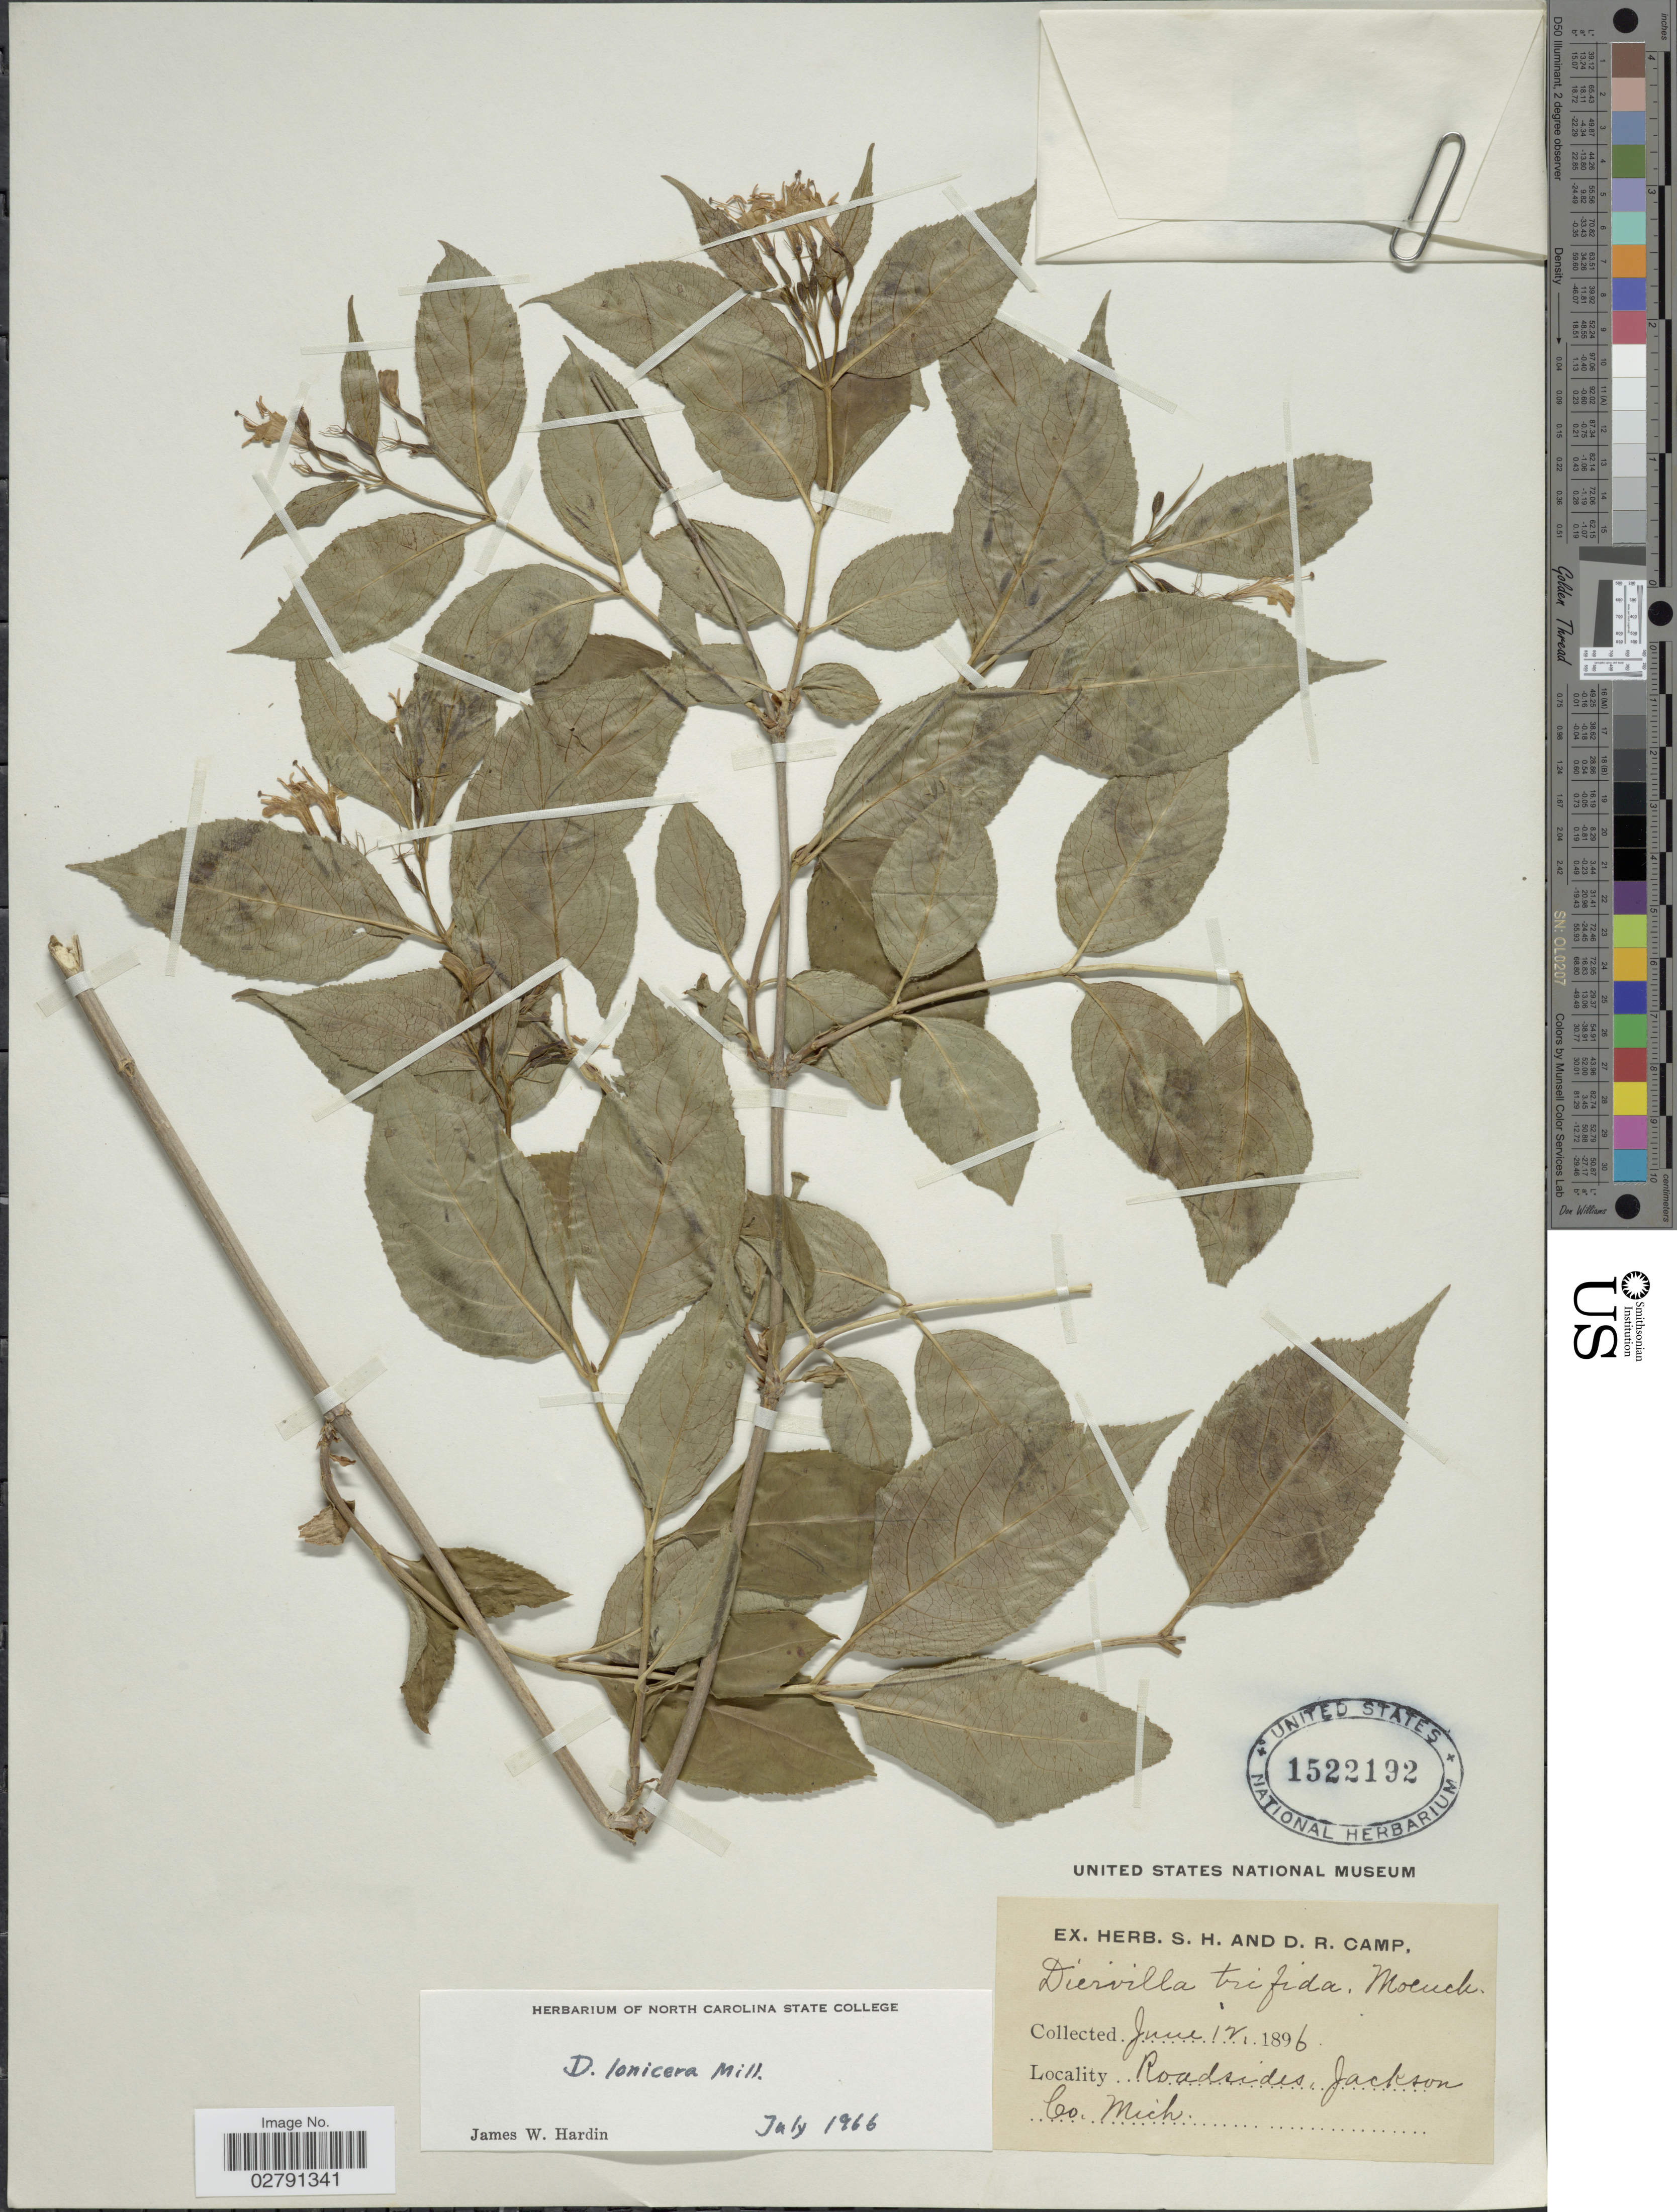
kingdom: Plantae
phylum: Tracheophyta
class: Magnoliopsida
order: Dipsacales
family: Caprifoliaceae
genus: Diervilla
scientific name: Diervilla lonicera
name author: Mill.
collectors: ex herb. S. H and D. R. Camp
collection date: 1896-06-12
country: United States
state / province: Michigan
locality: Roadsides, Jackson Co.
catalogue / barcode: US 1522192